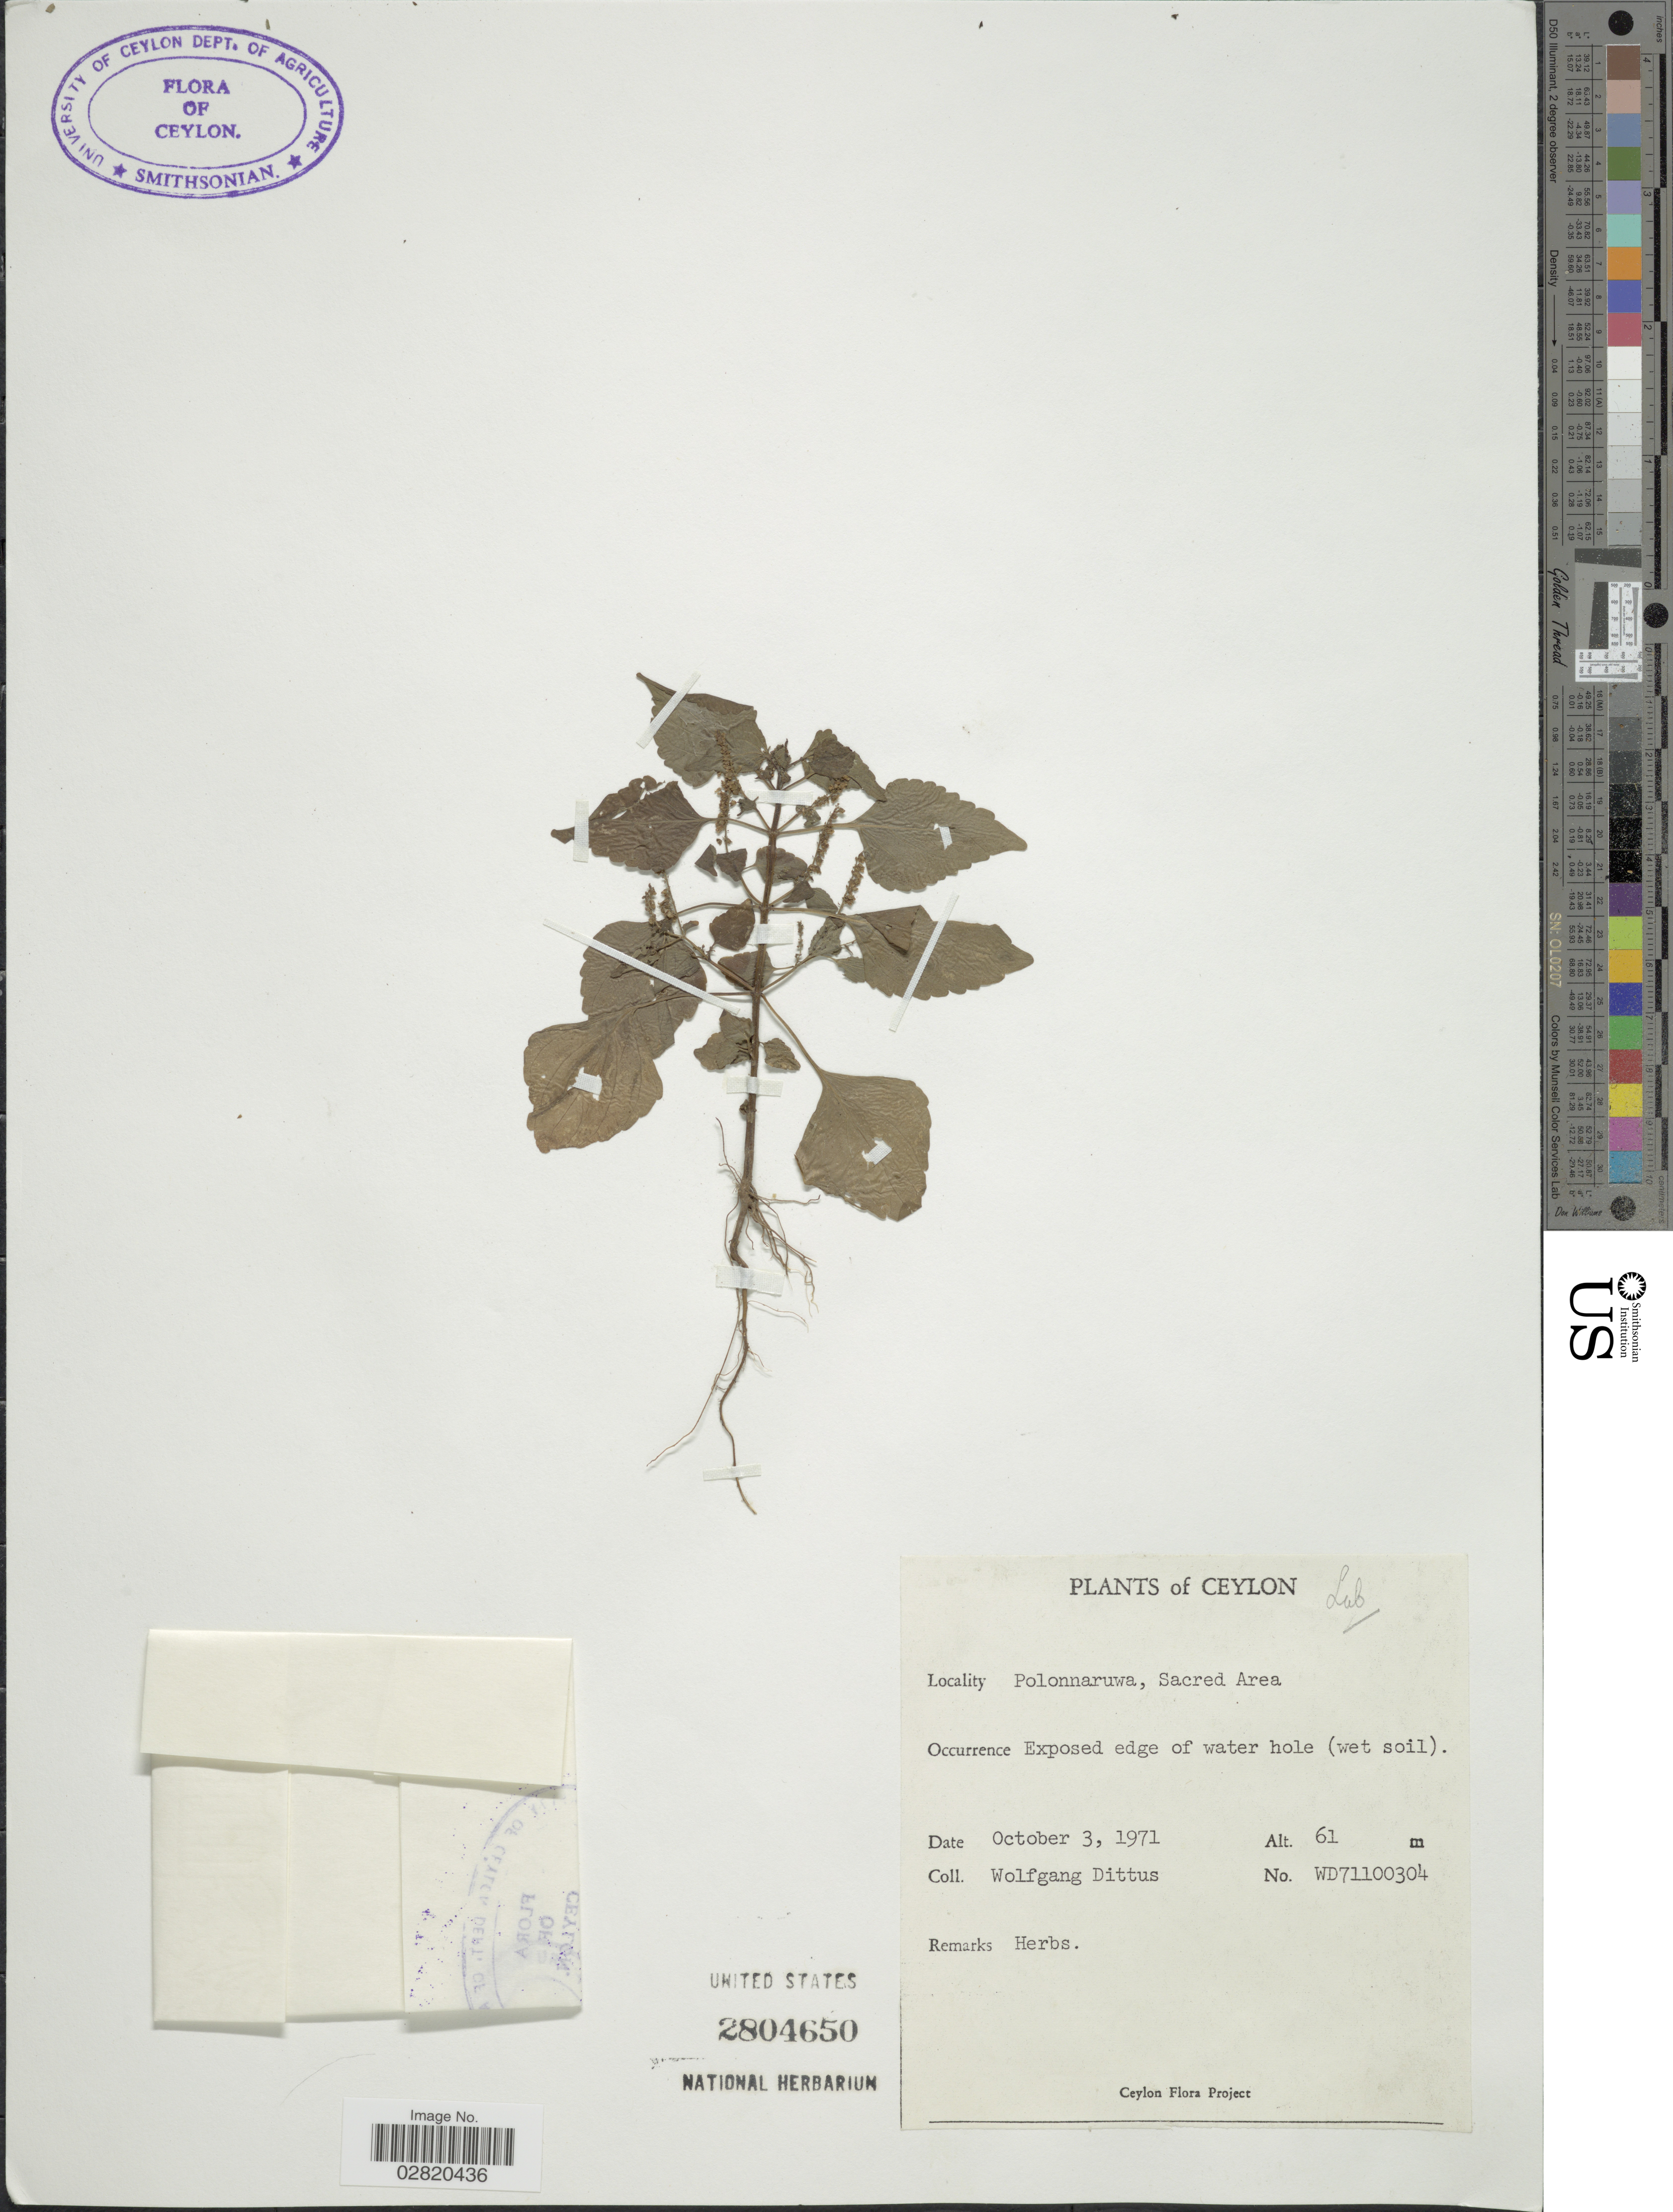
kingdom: Plantae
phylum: Tracheophyta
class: Magnoliopsida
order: Lamiales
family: Lamiaceae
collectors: W. Dittus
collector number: WD71100304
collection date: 1971-10-03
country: Sri Lanka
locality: Ceylon. Polonnaruwa, Sacred Area.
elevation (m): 61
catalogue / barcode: US 2804650